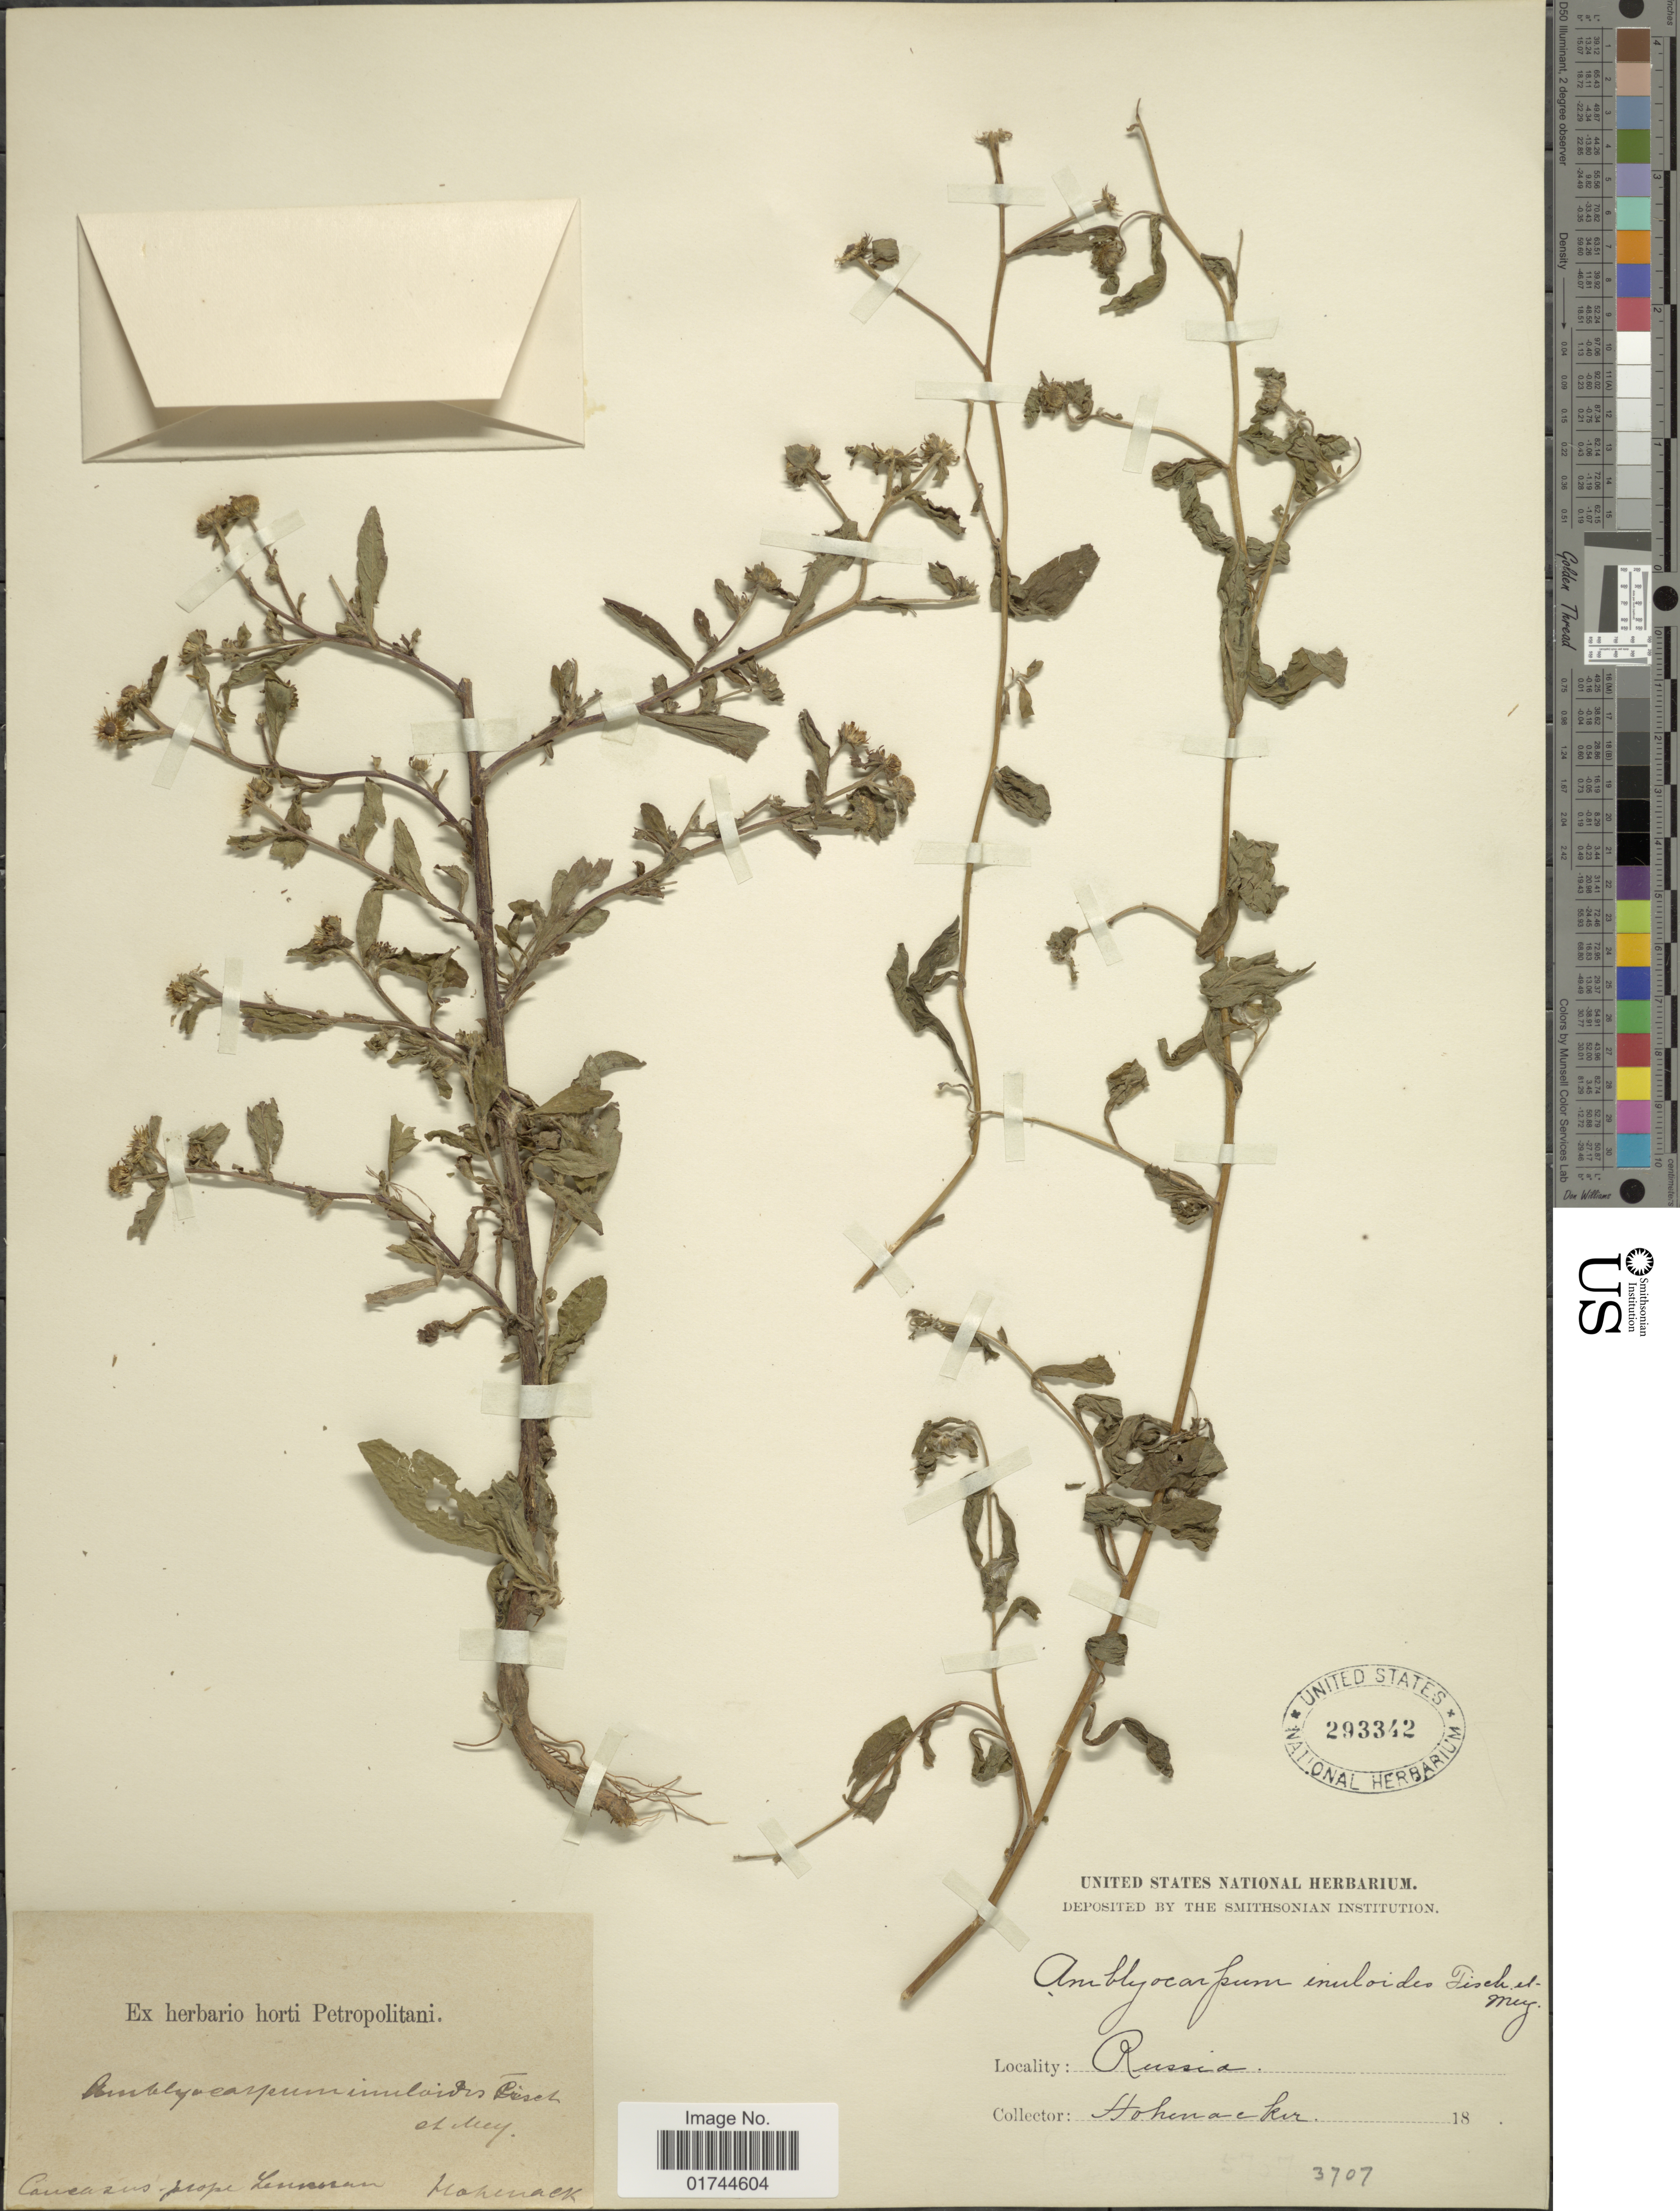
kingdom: Plantae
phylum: Tracheophyta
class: Magnoliopsida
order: Asterales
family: Asteraceae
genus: Amblyocarpum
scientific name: Amblyocarpum inuloides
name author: Fisch. & C.A. Mey.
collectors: Hohenacker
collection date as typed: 18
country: Russian Federation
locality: Russia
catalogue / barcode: US 293342